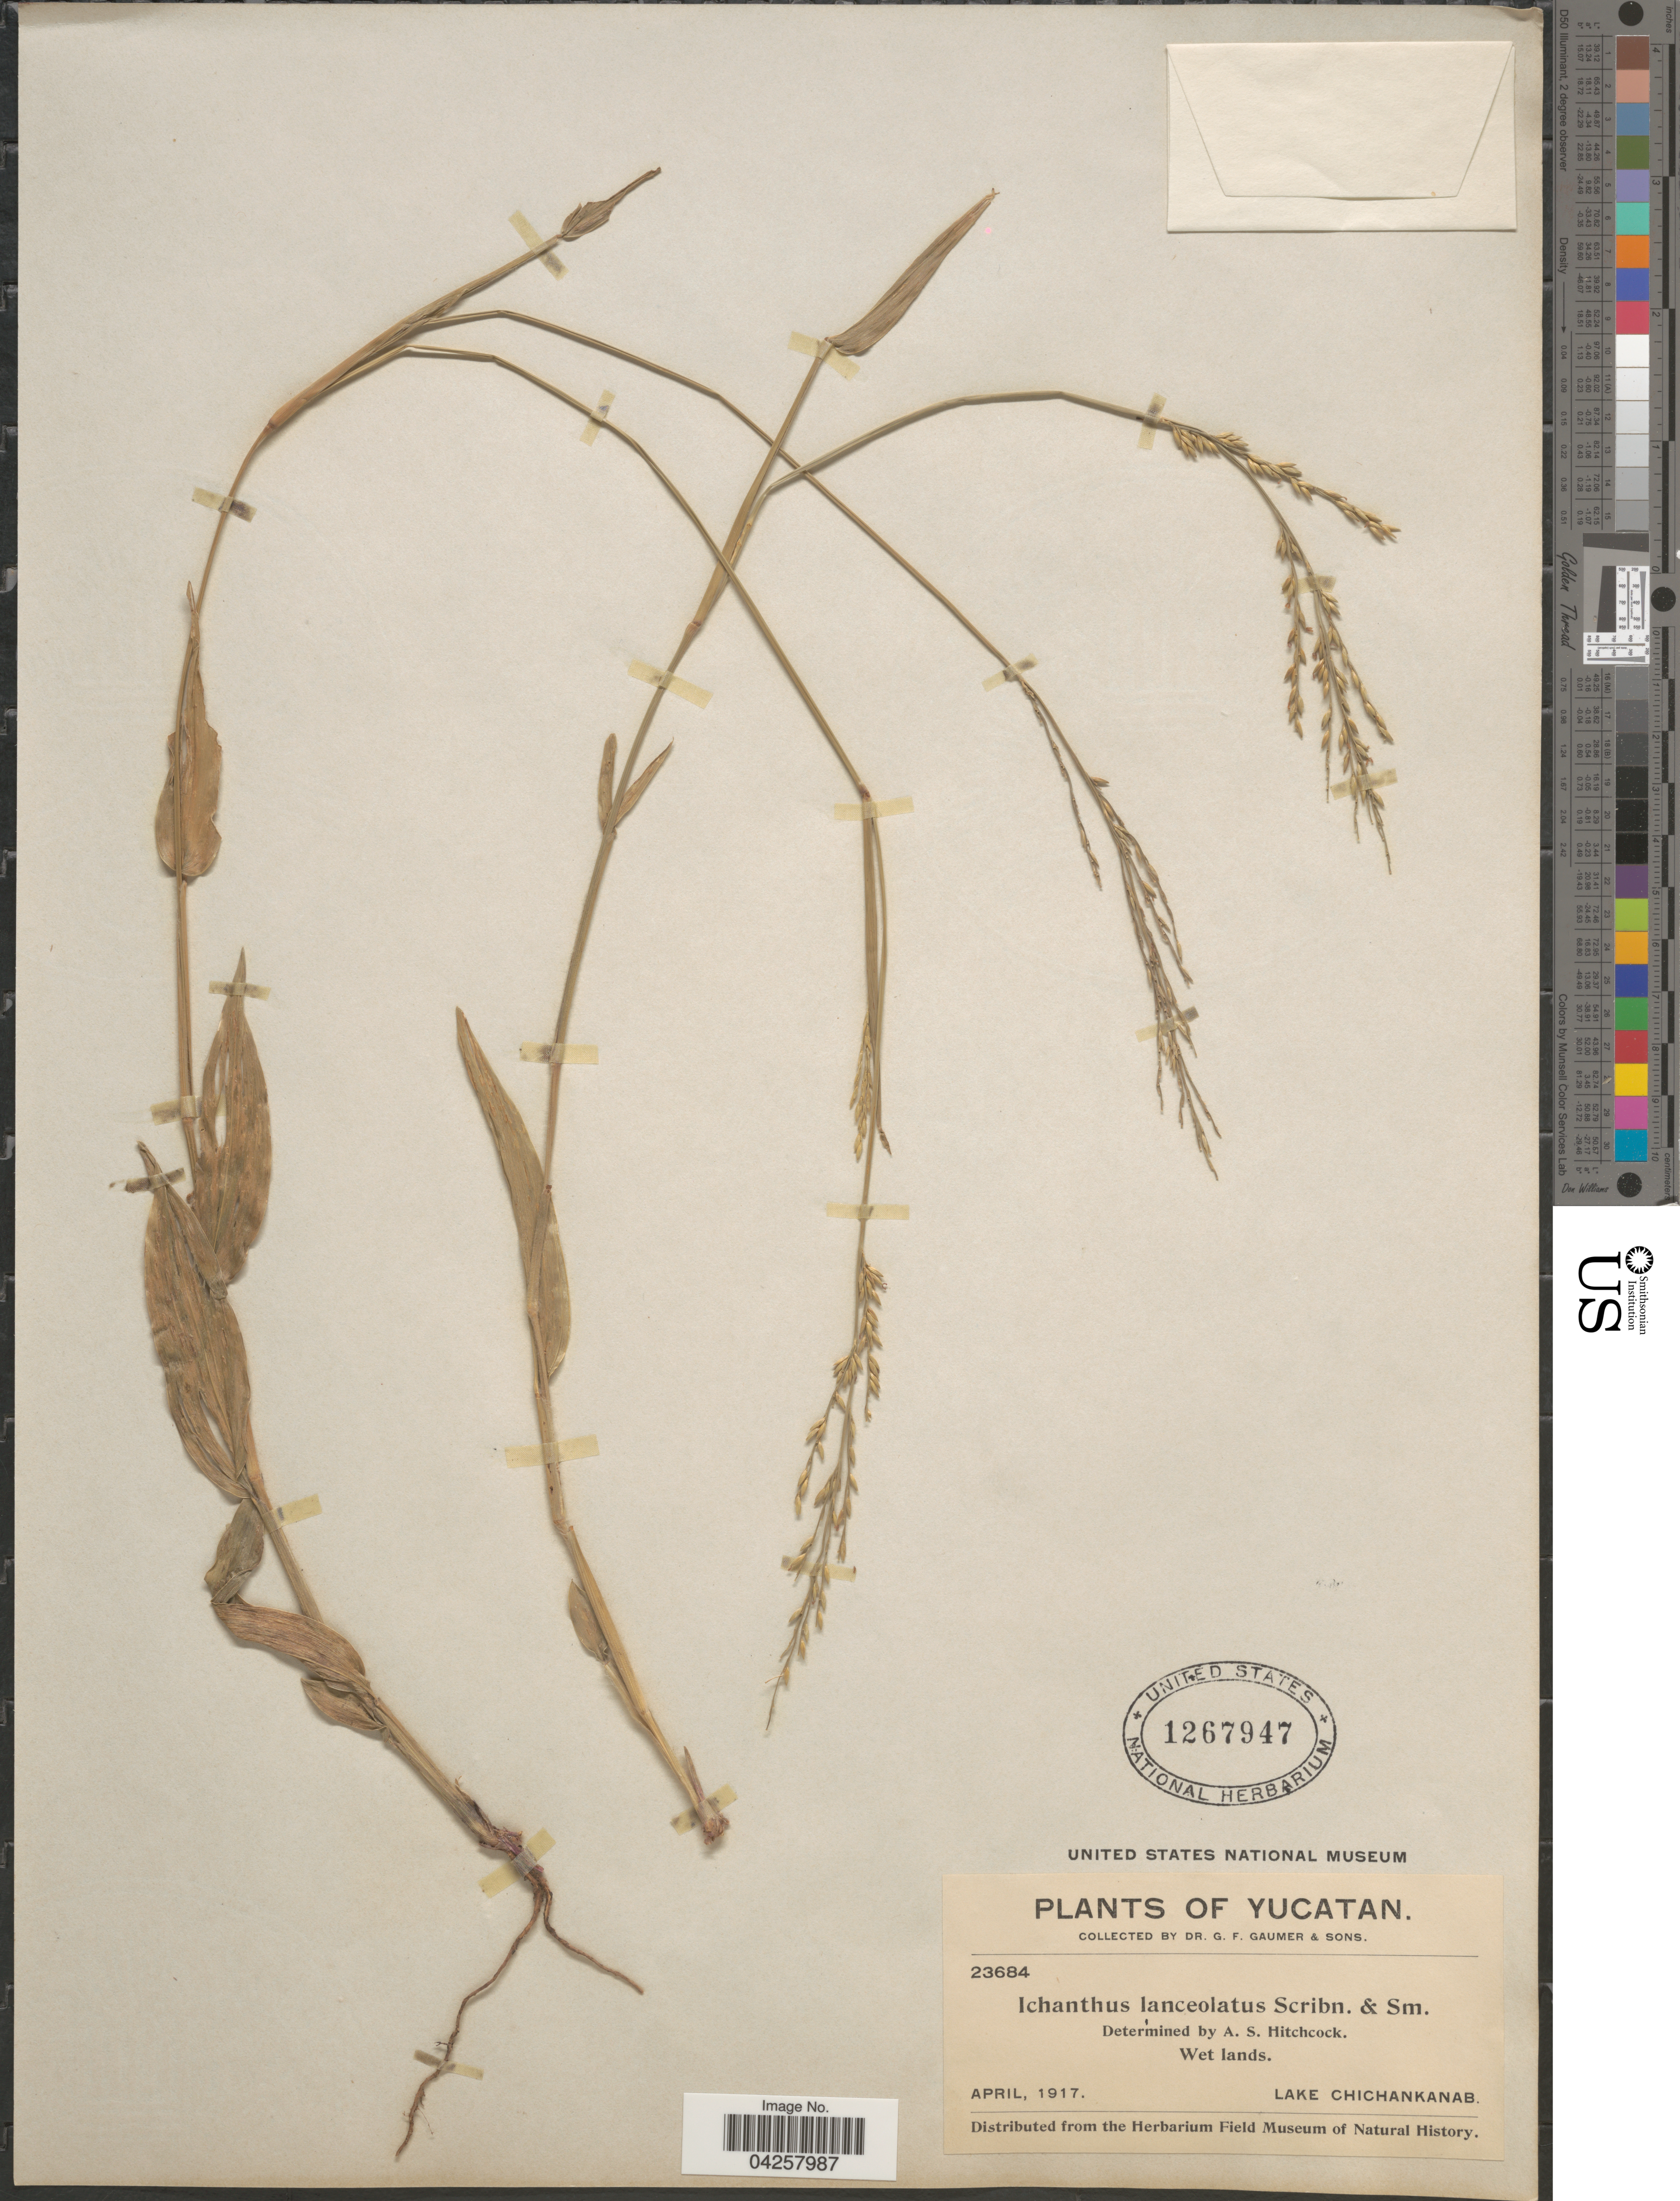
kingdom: Plantae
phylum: Tracheophyta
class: Liliopsida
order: Poales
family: Poaceae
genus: Ichnanthus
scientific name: Ichnanthus lanceolatus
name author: Scribn. & J.G. Sm.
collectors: G. F. Gaumer & Sons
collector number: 23684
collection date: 1917-04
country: Mexico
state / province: Yucatán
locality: Lake Chichankanab.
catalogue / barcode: US 1267947